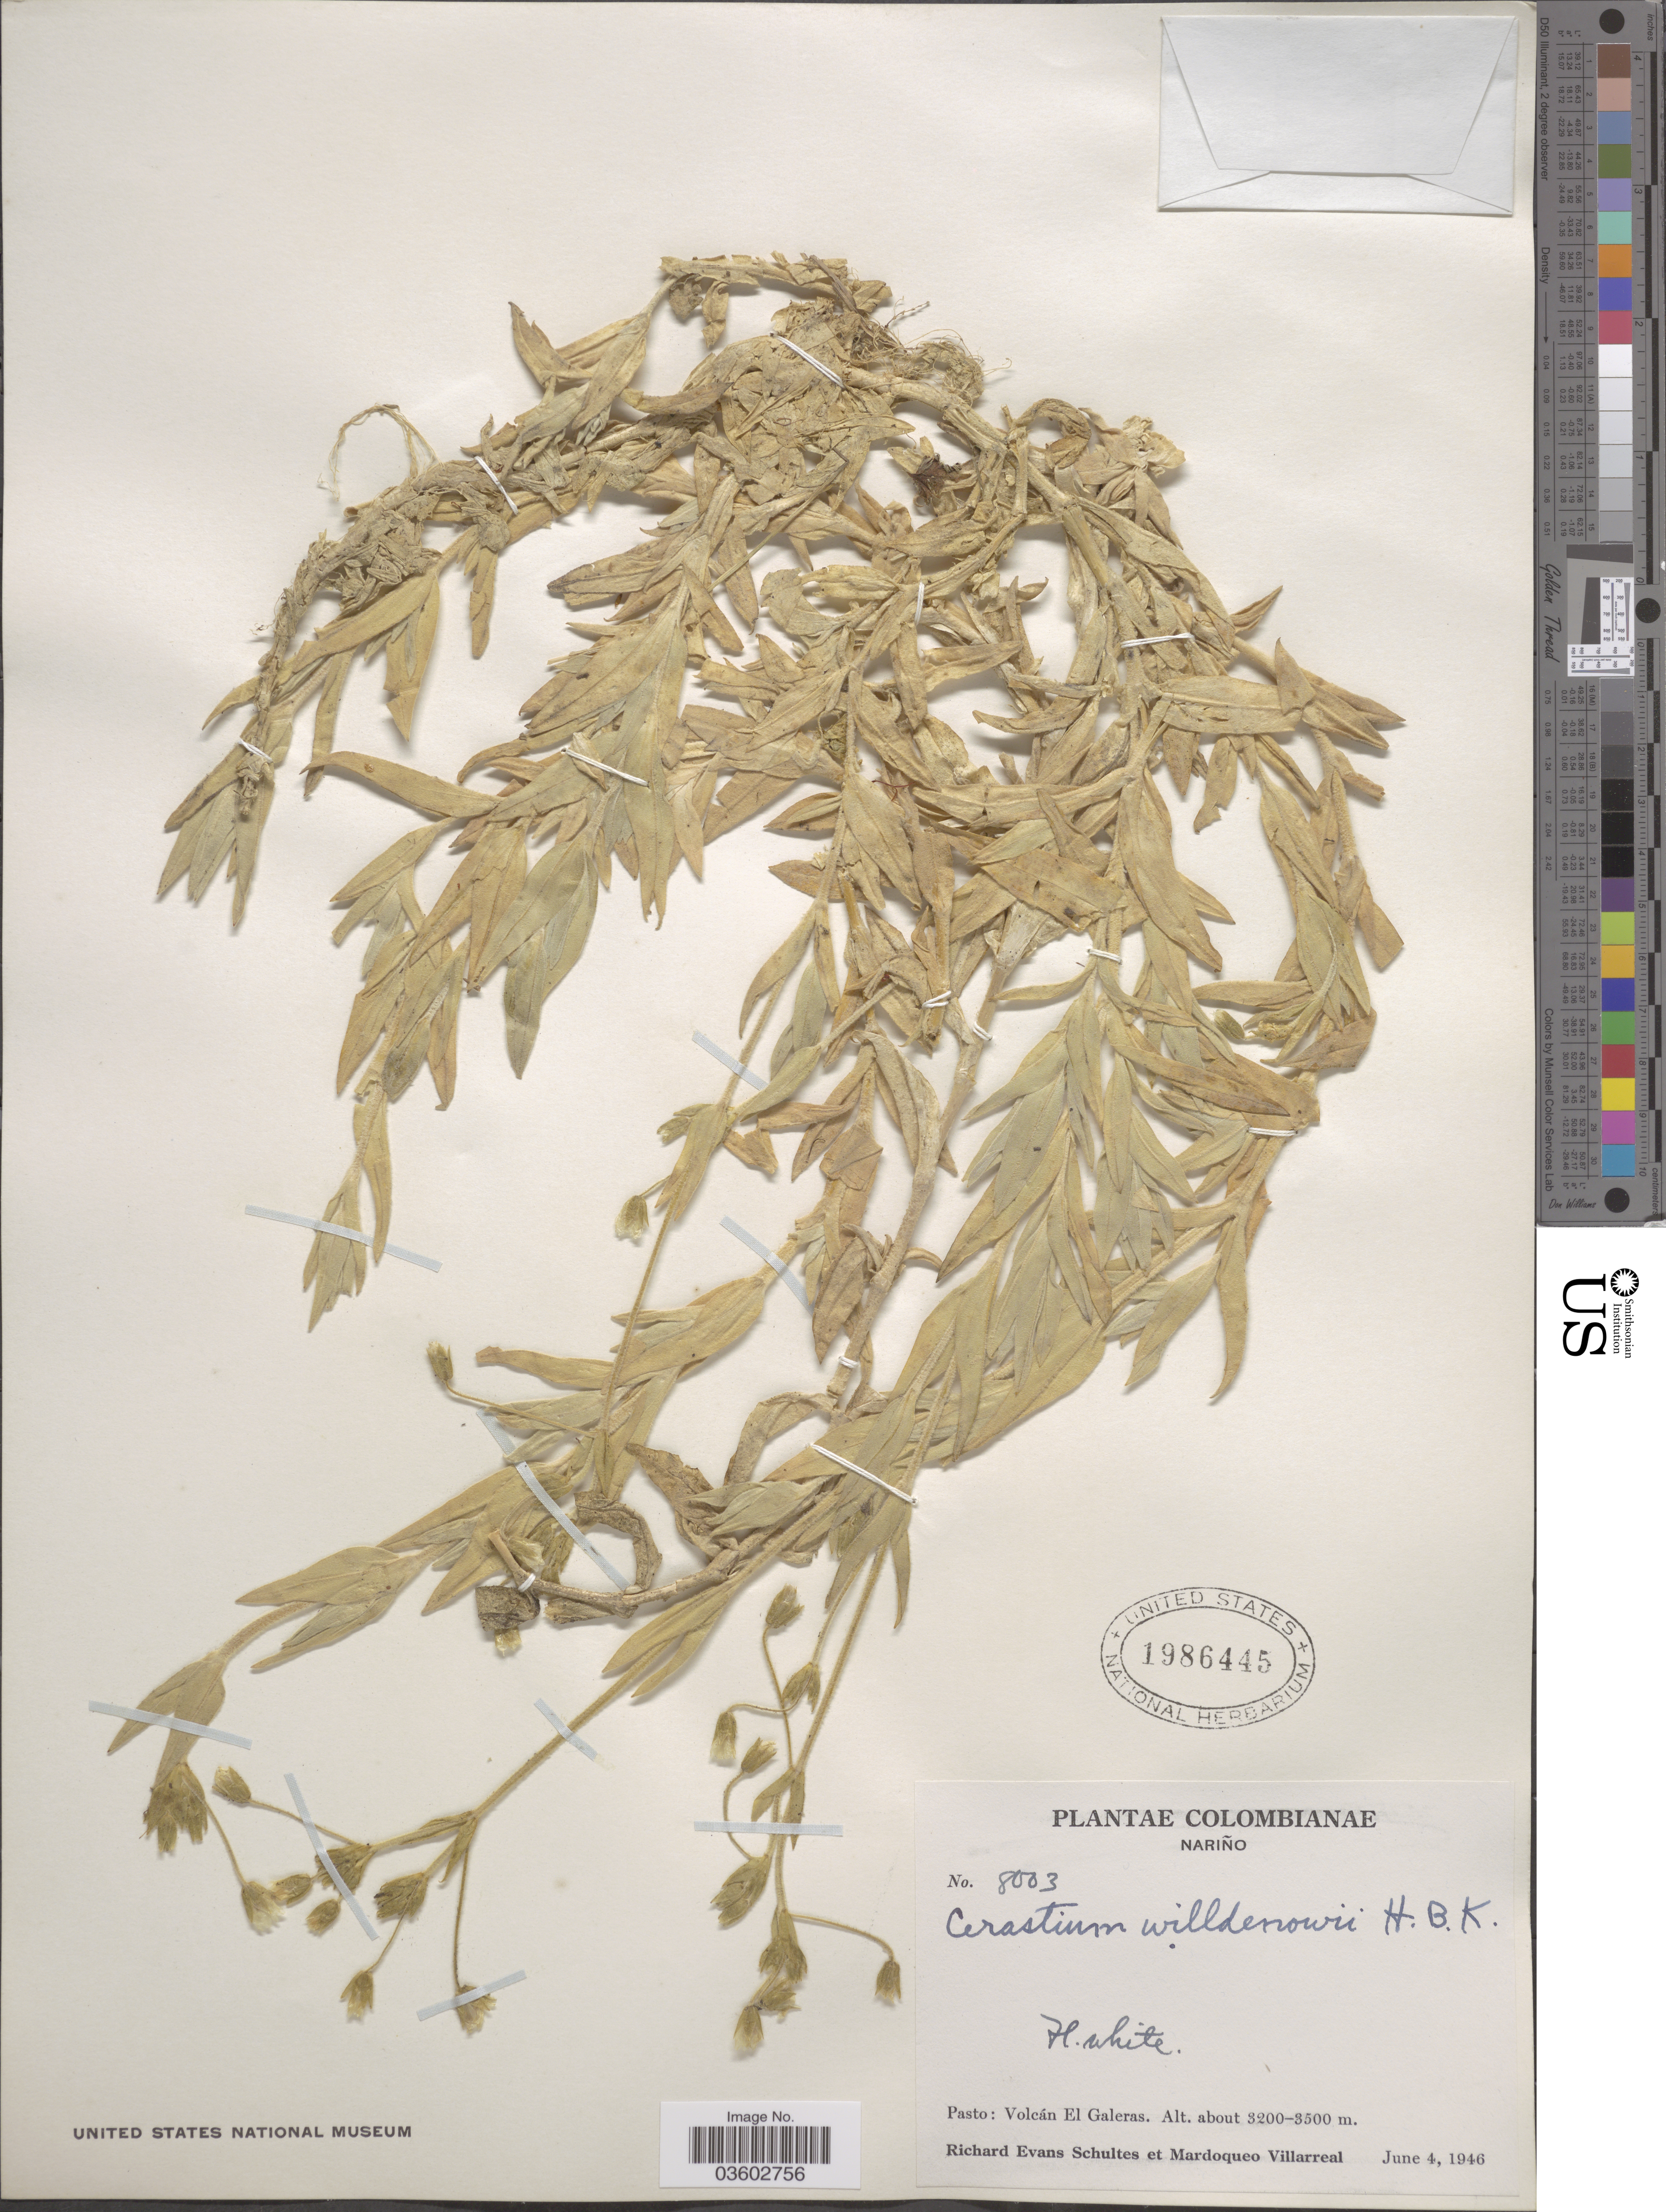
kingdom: Plantae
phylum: Tracheophyta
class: Magnoliopsida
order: Caryophyllales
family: Caryophyllaceae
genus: Cerastium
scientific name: Cerastium willdenowii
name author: Kunth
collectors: R. E. Schultes & M. Villarreal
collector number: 8003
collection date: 1946-06-04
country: Colombia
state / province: Nariño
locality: Pasto: Volcán El Galeras.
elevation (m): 3200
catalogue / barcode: US 1986445